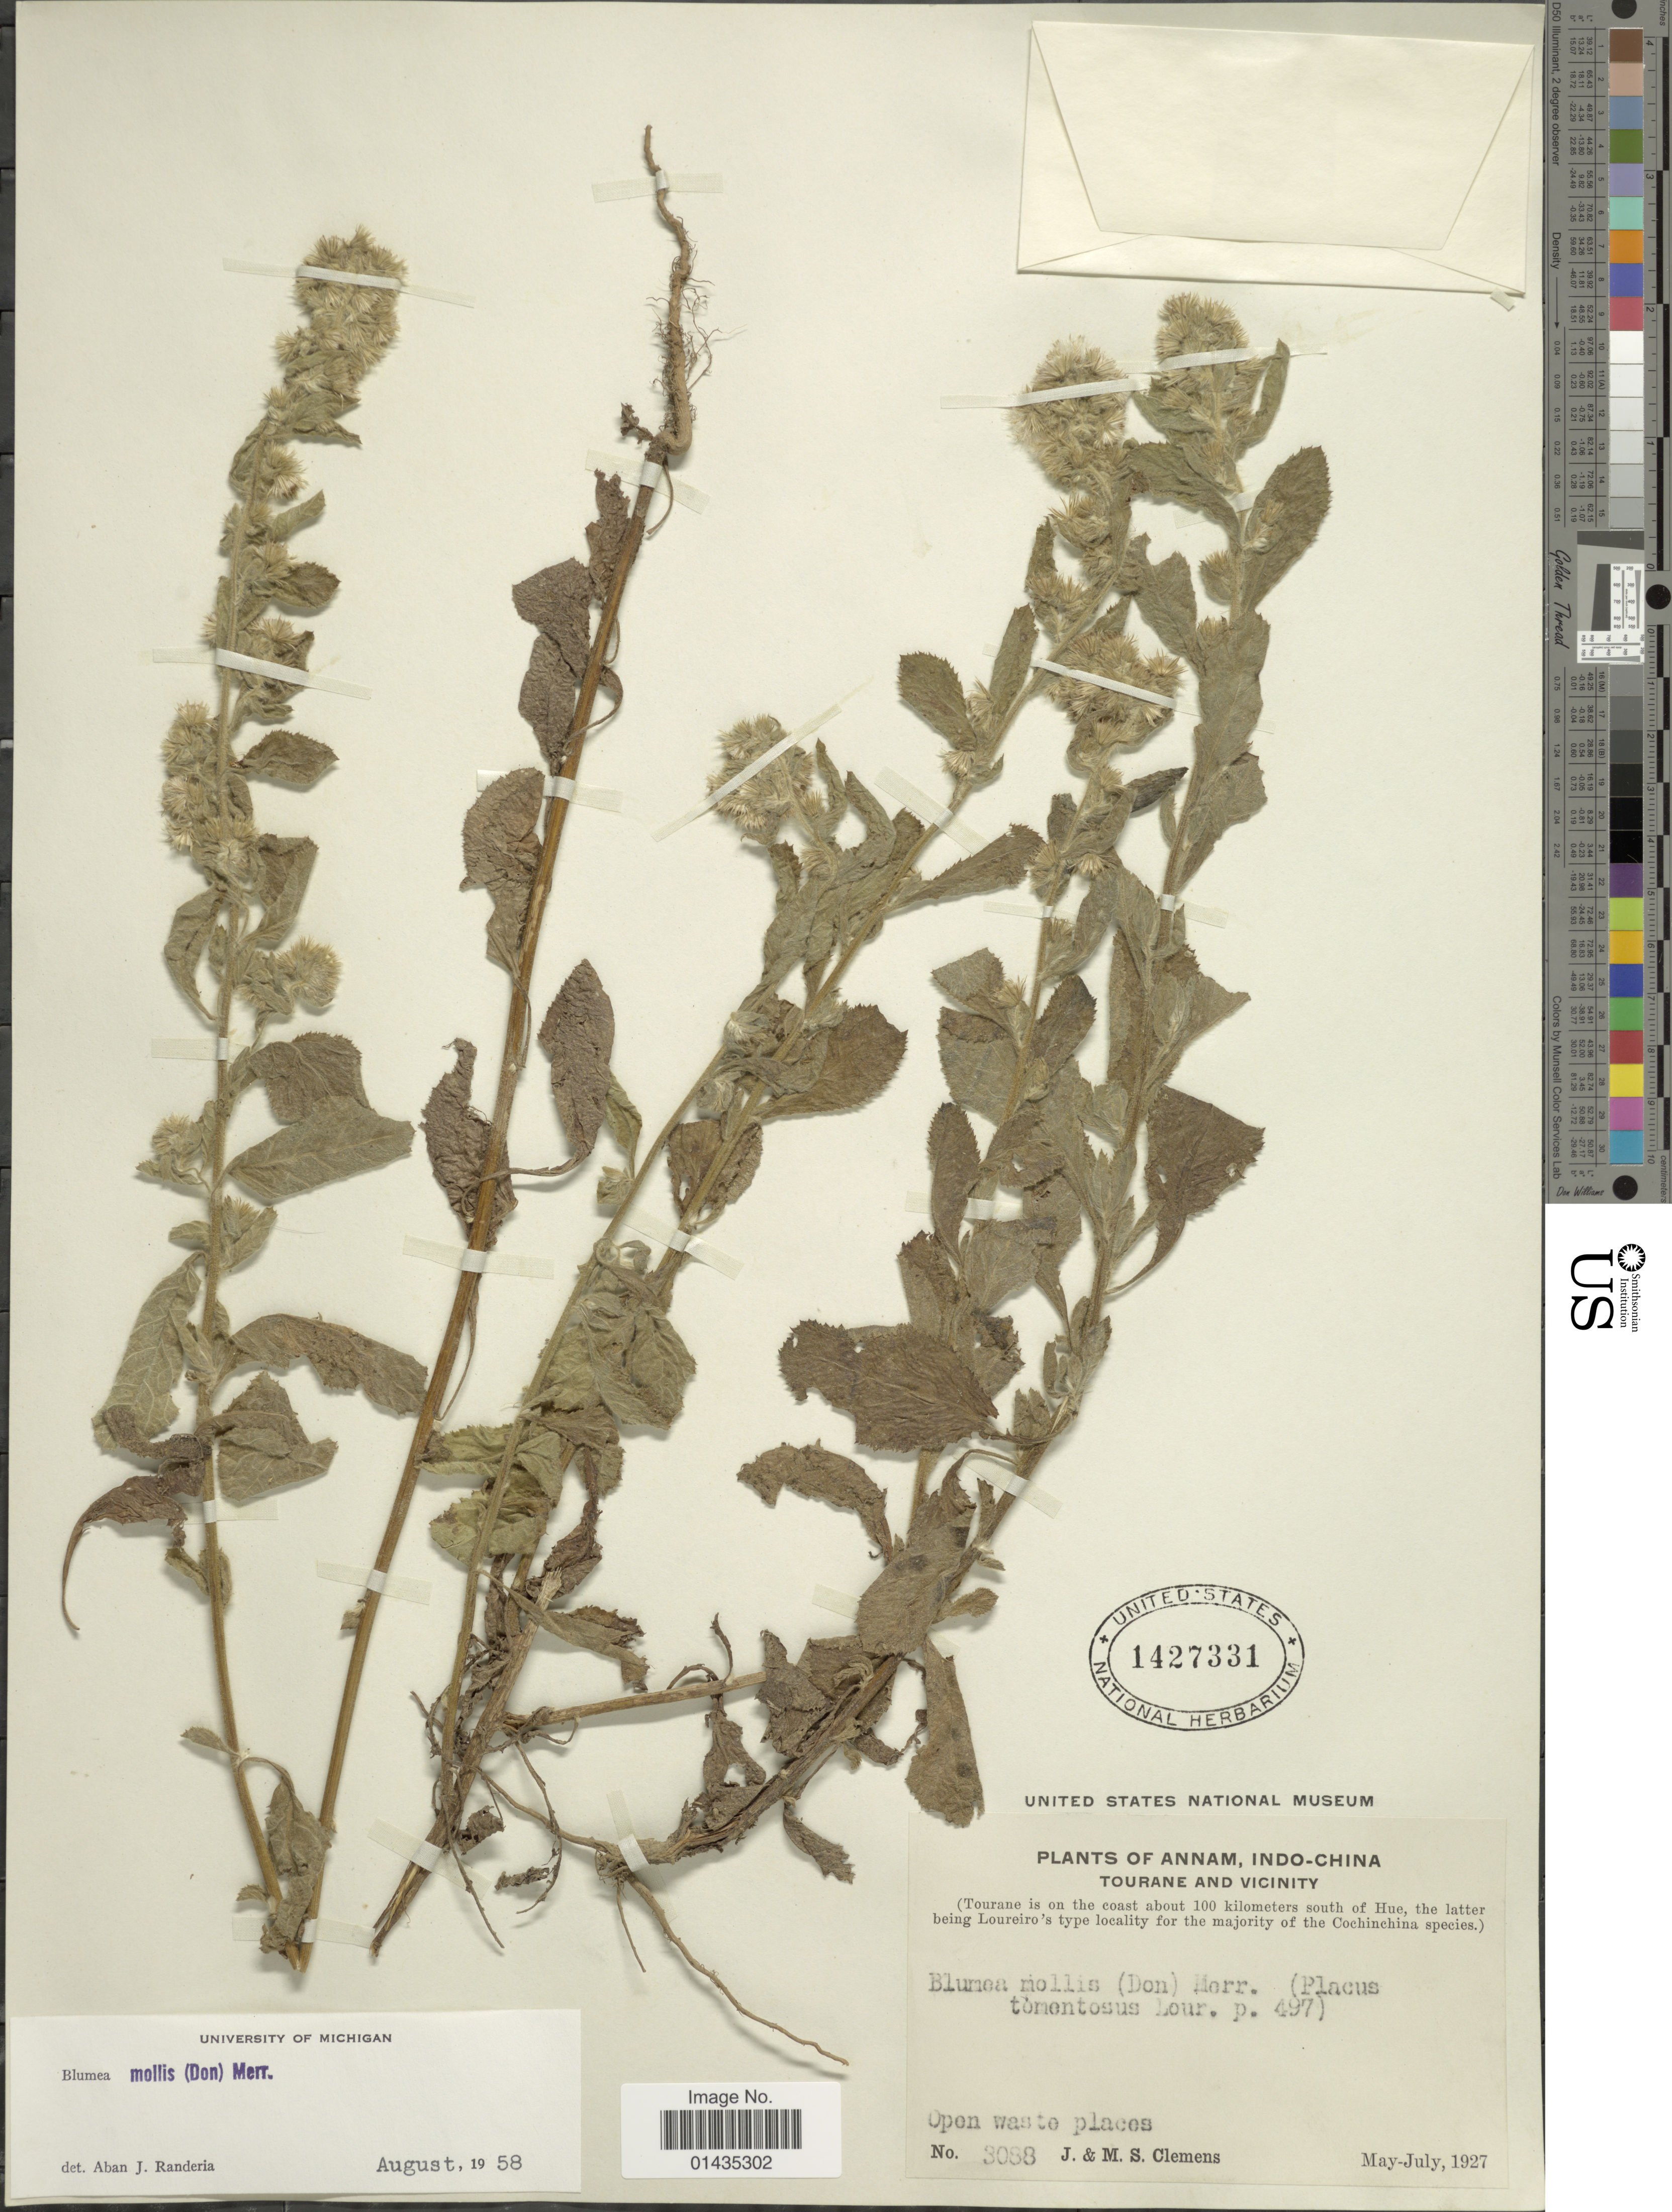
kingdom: Plantae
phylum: Tracheophyta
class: Magnoliopsida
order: Asterales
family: Asteraceae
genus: Blumea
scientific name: Blumea mollis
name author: (D. Don) Merr.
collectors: J. Clemens & M. S. Clemens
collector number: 3088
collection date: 1927-05/1927-07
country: Vietnam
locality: Annam, Indo-China, Tourane and vicinity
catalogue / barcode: US 1427331